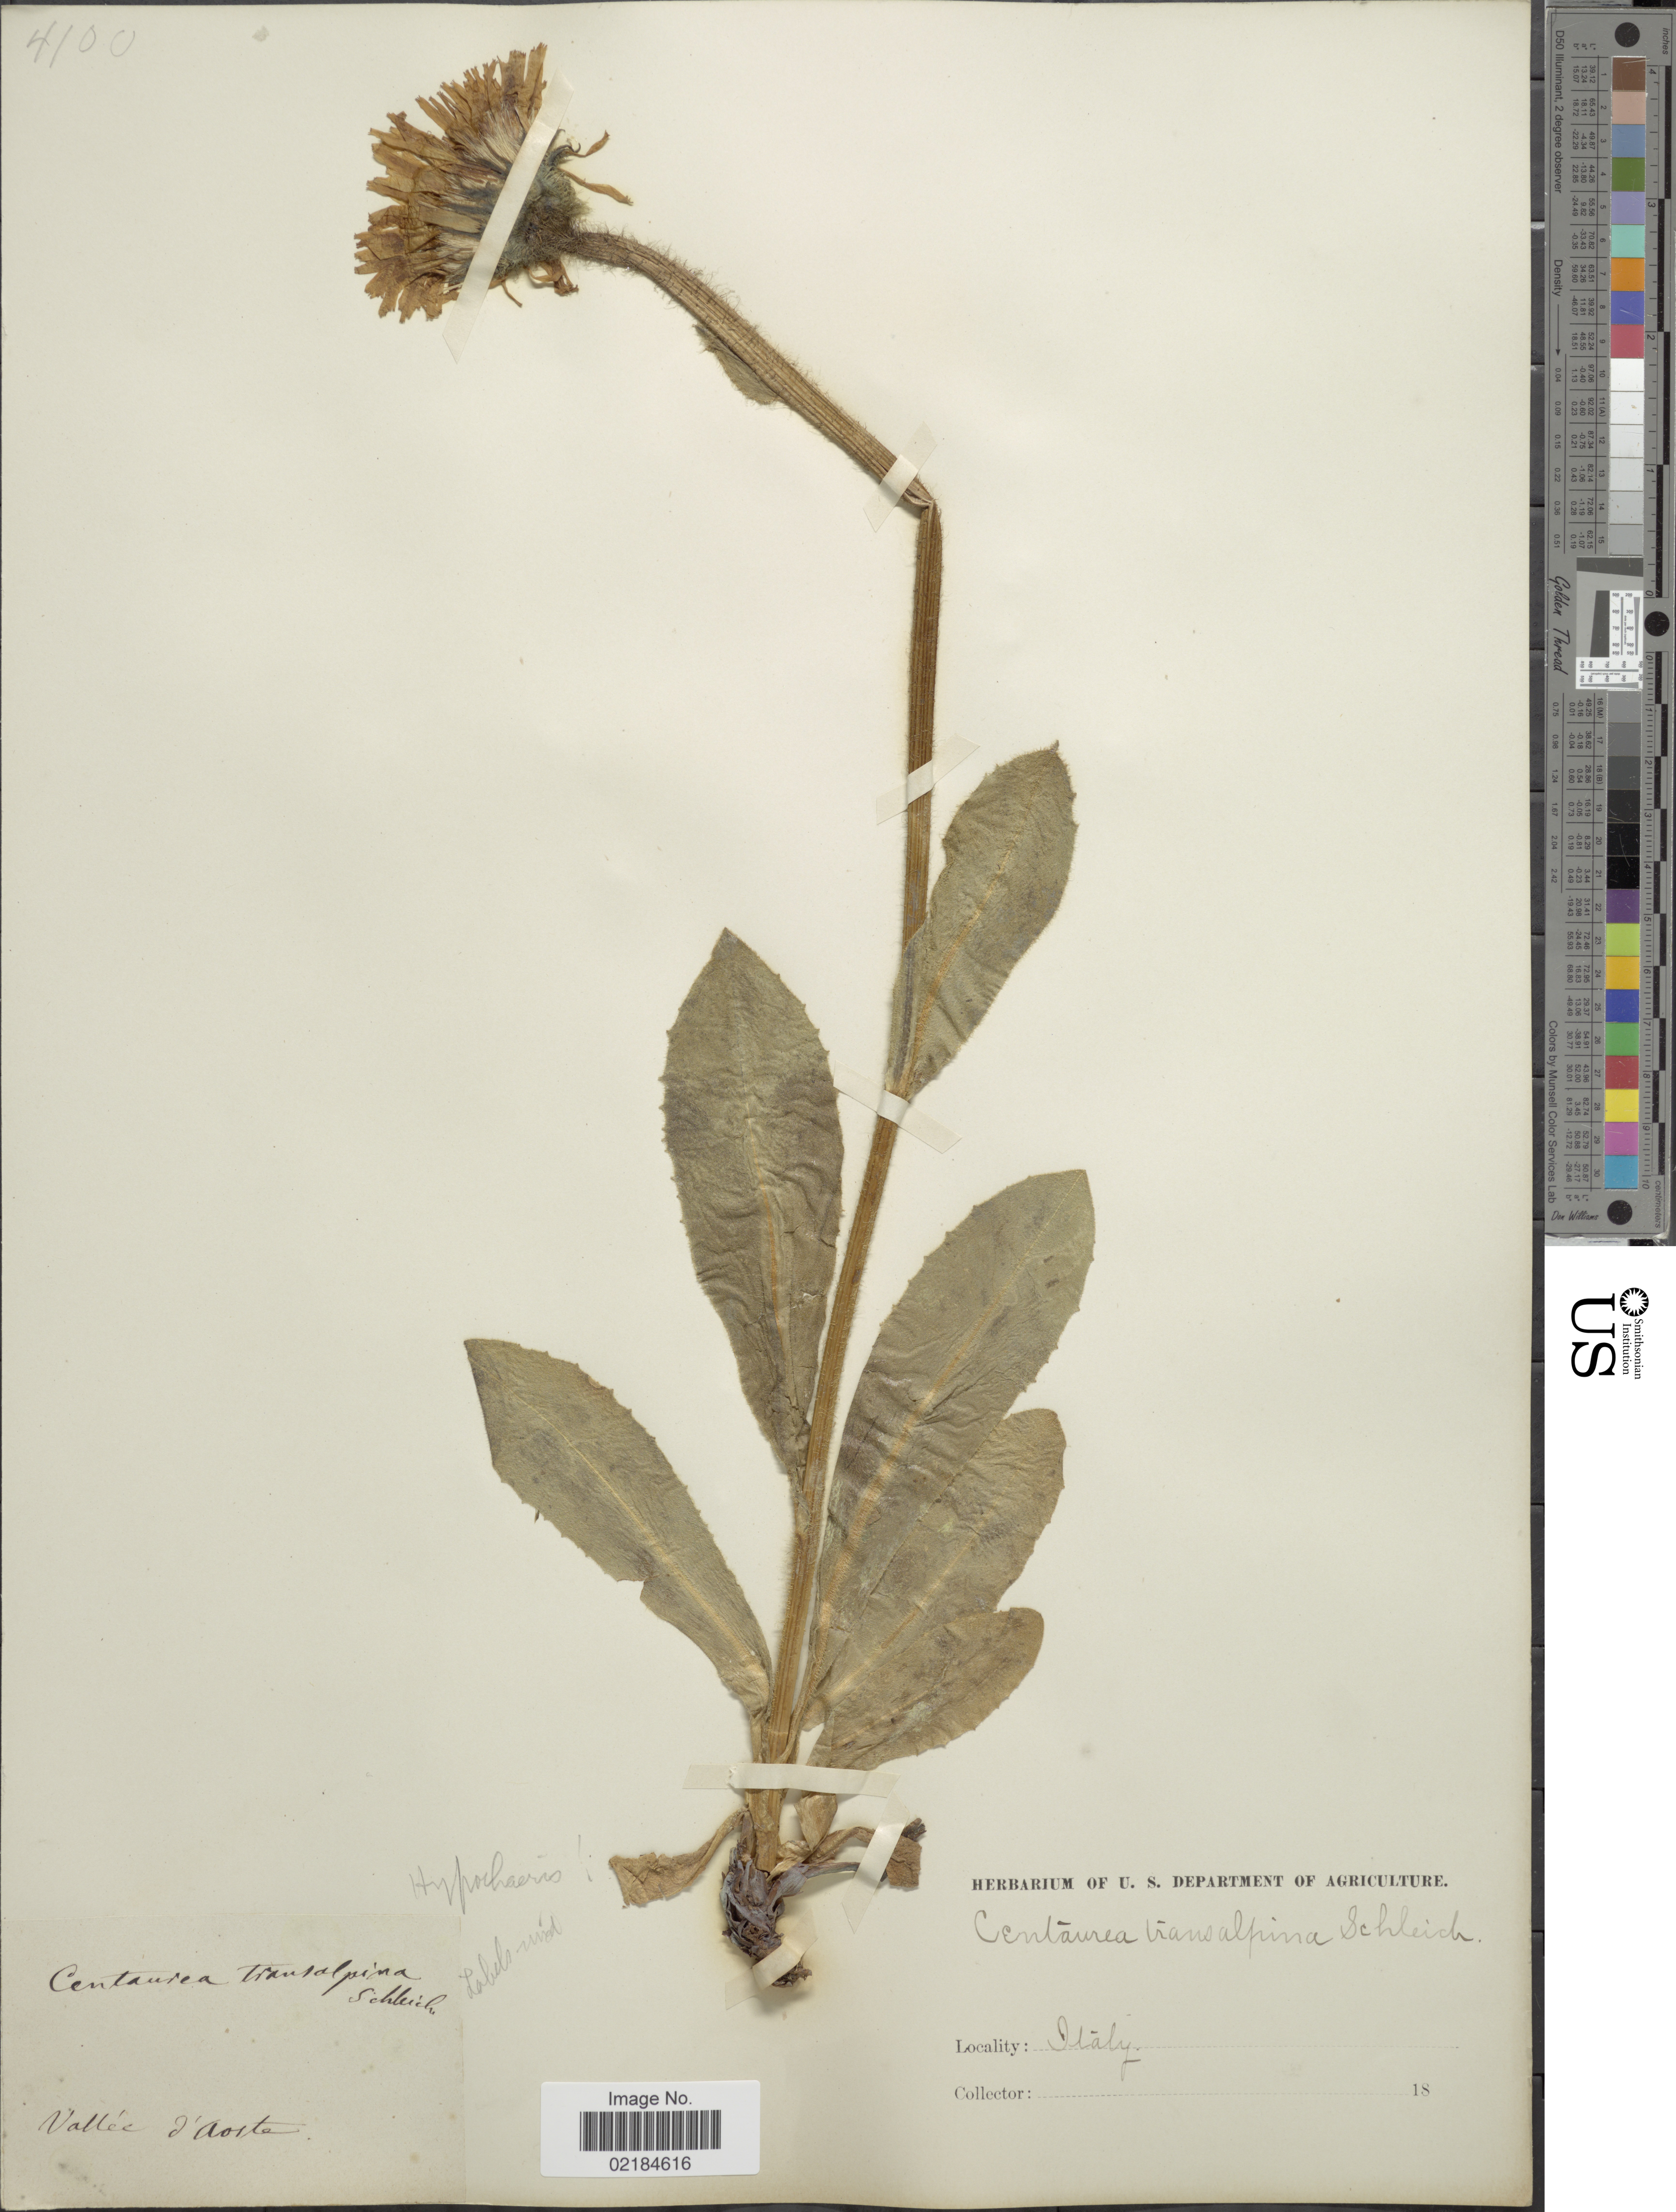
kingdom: Plantae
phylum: Tracheophyta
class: Magnoliopsida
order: Asterales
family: Asteraceae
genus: Hieracium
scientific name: Hieracium repandulare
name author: Druce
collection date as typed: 18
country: Italy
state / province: Valle d'Aosta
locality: Valle d'Aosta